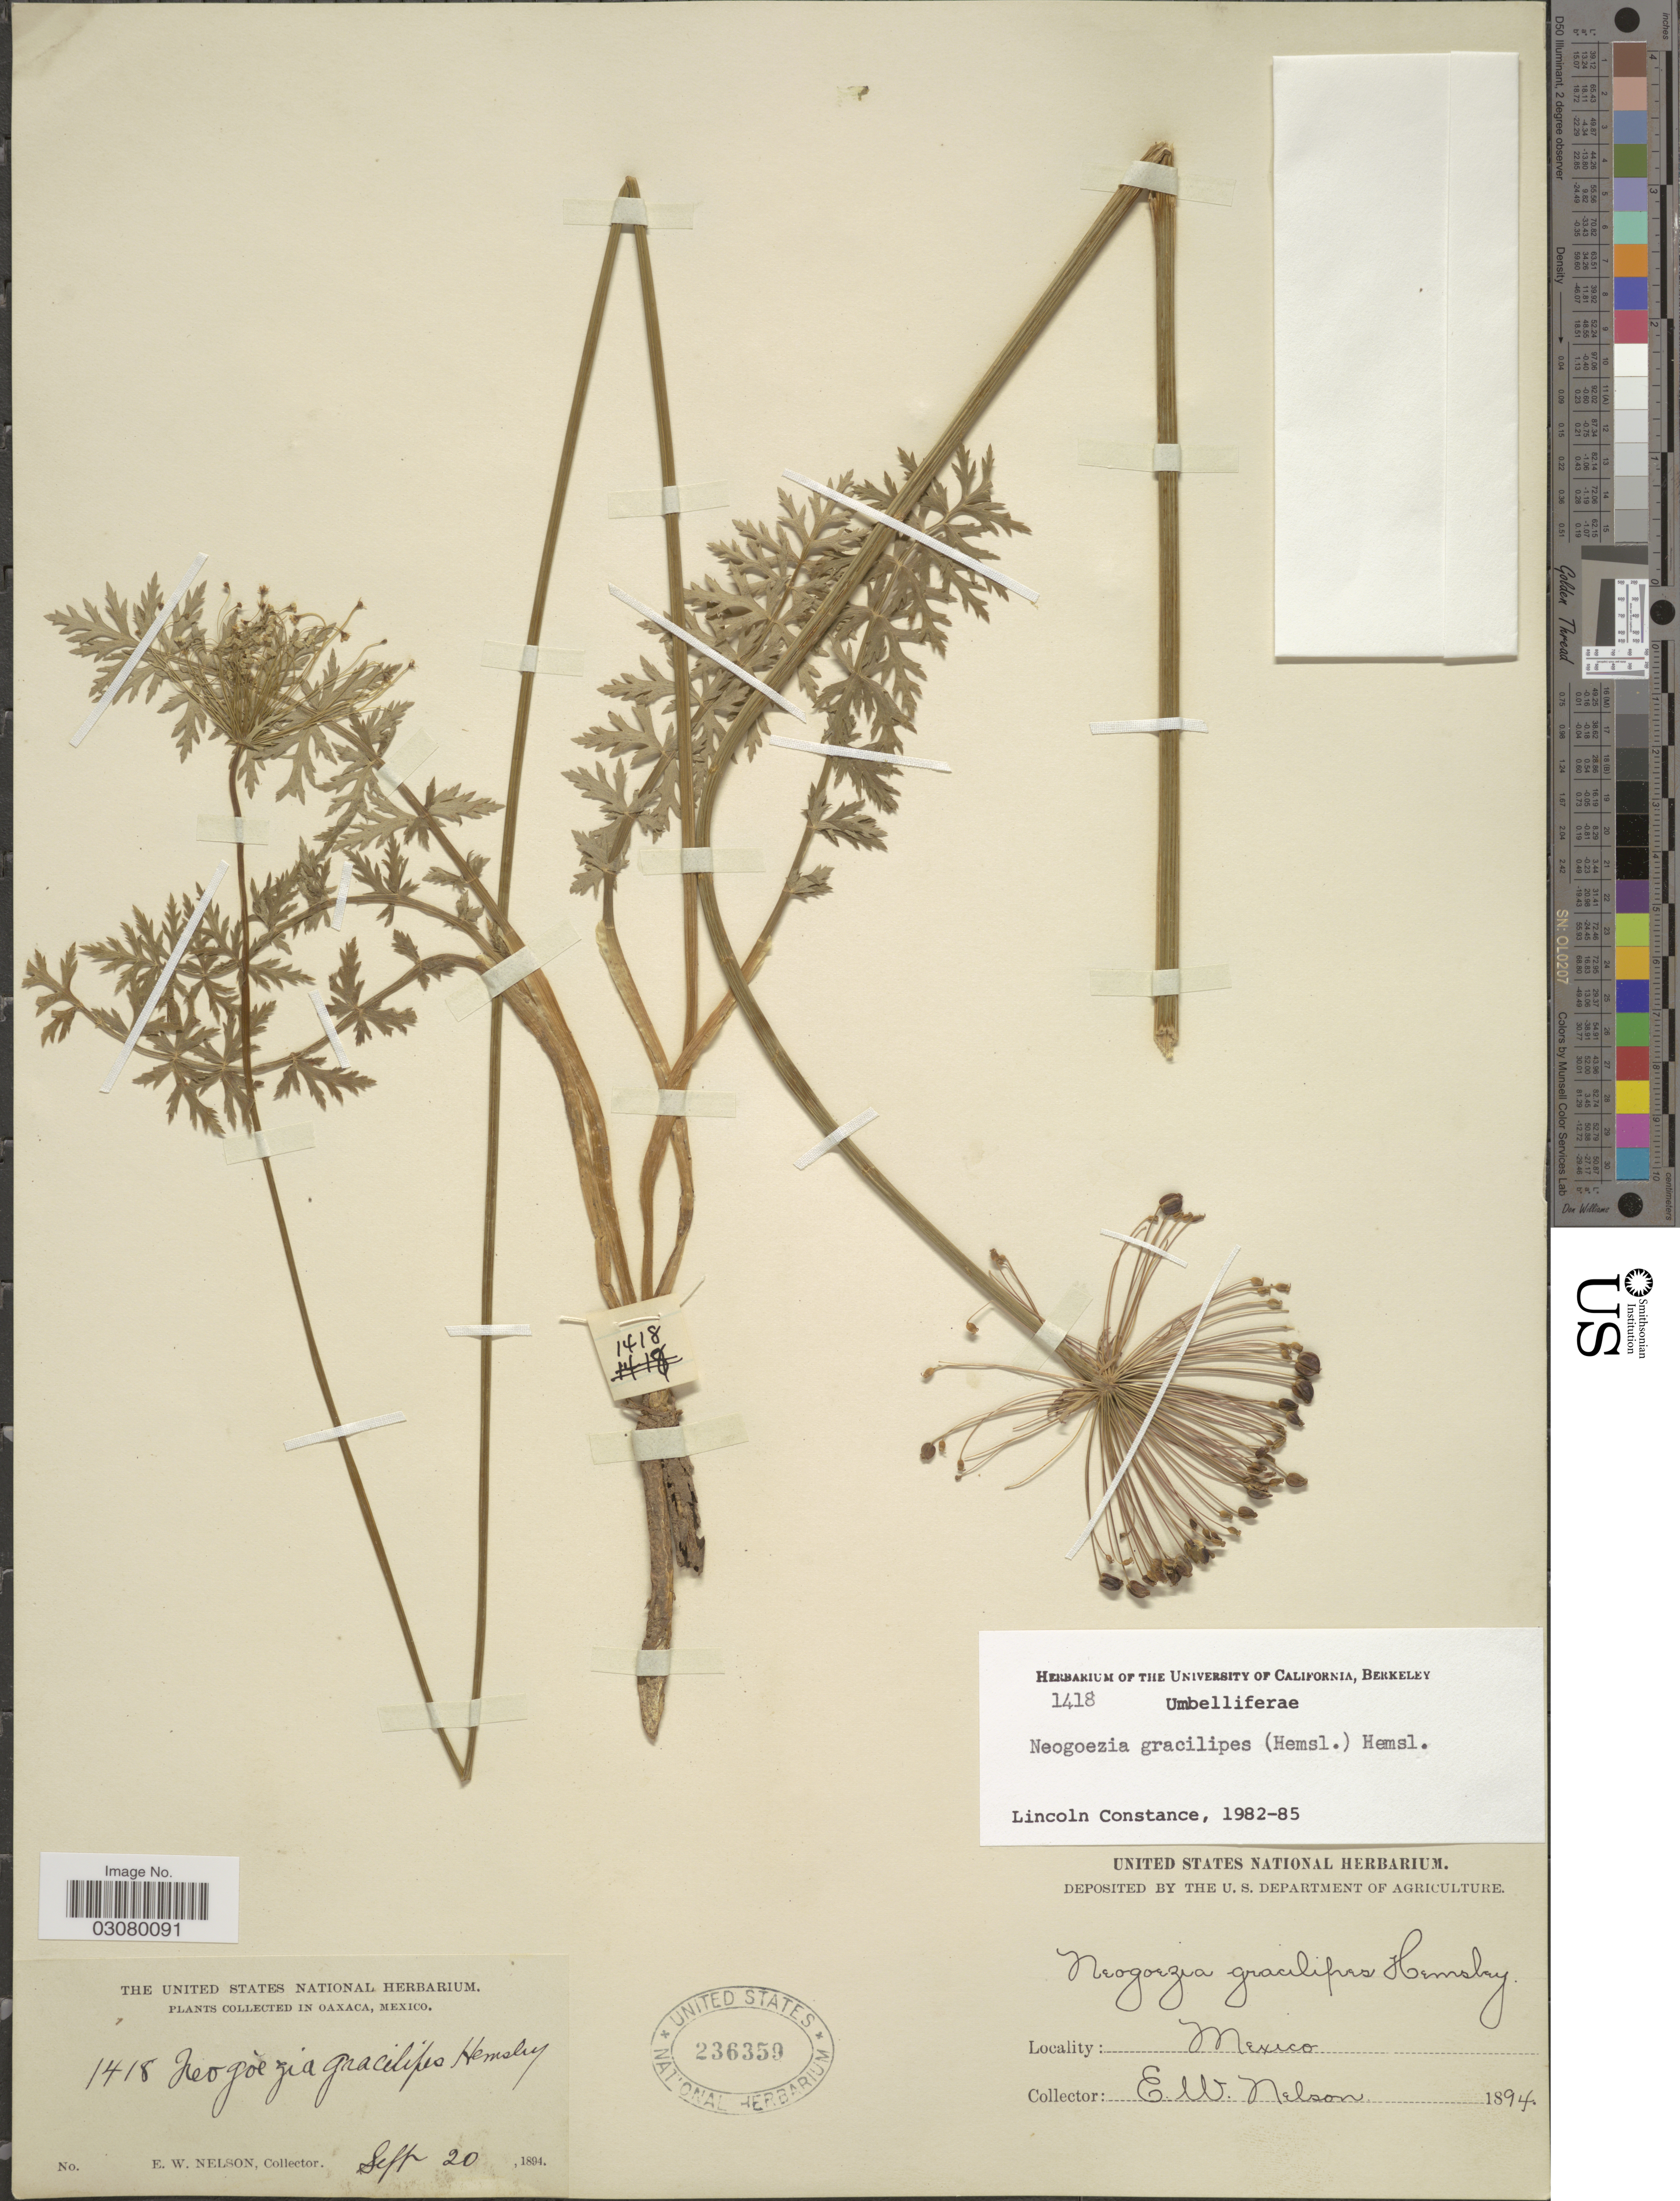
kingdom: Plantae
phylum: Tracheophyta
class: Magnoliopsida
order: Apiales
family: Apiaceae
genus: Neogoezia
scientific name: Neogoezia gracilipes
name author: (Hemsl.) Hemsl.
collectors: E. W. Nelson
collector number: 1418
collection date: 1894-09-20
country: Mexico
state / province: Oaxaca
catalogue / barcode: US 236359